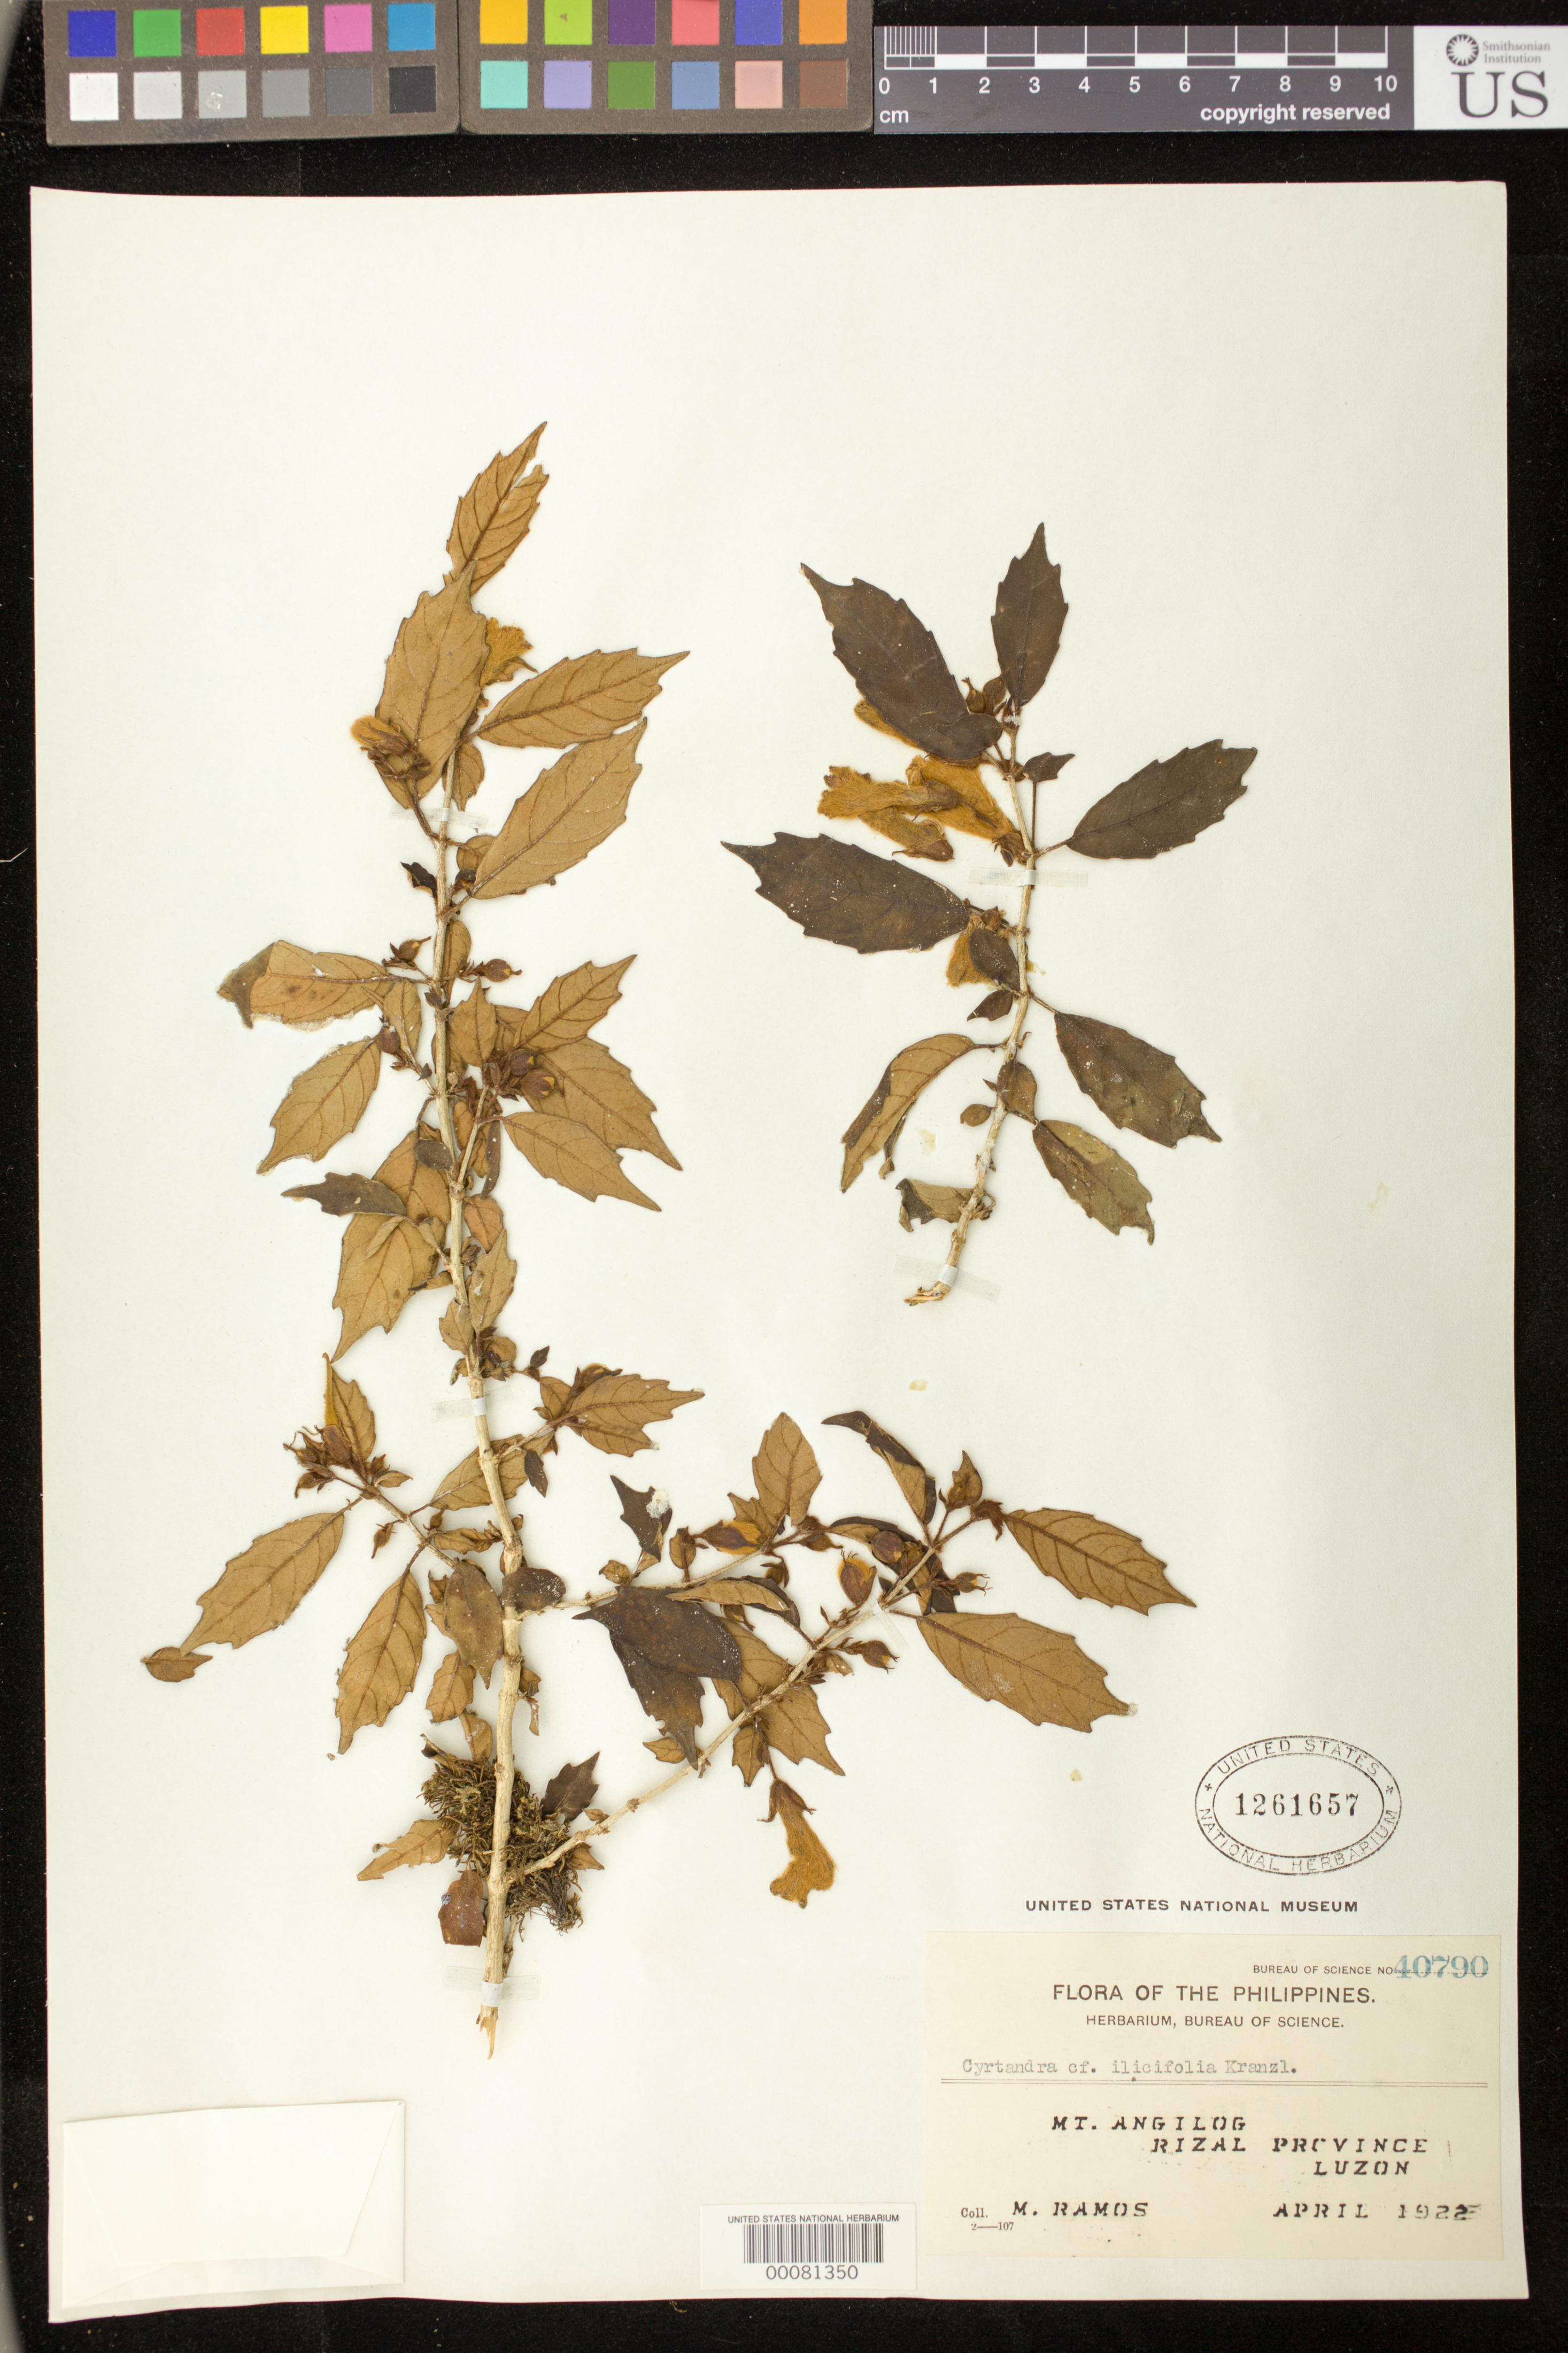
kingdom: Plantae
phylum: Tracheophyta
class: Magnoliopsida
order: Lamiales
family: Gesneriaceae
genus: Cyrtandra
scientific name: Cyrtandra ilicifolia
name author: Kraenzl.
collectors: M. Ramos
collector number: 40790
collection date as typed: Apr 1922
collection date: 1922-04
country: Philippines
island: Luzon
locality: Rizal, Mt angilog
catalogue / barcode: US 1261657